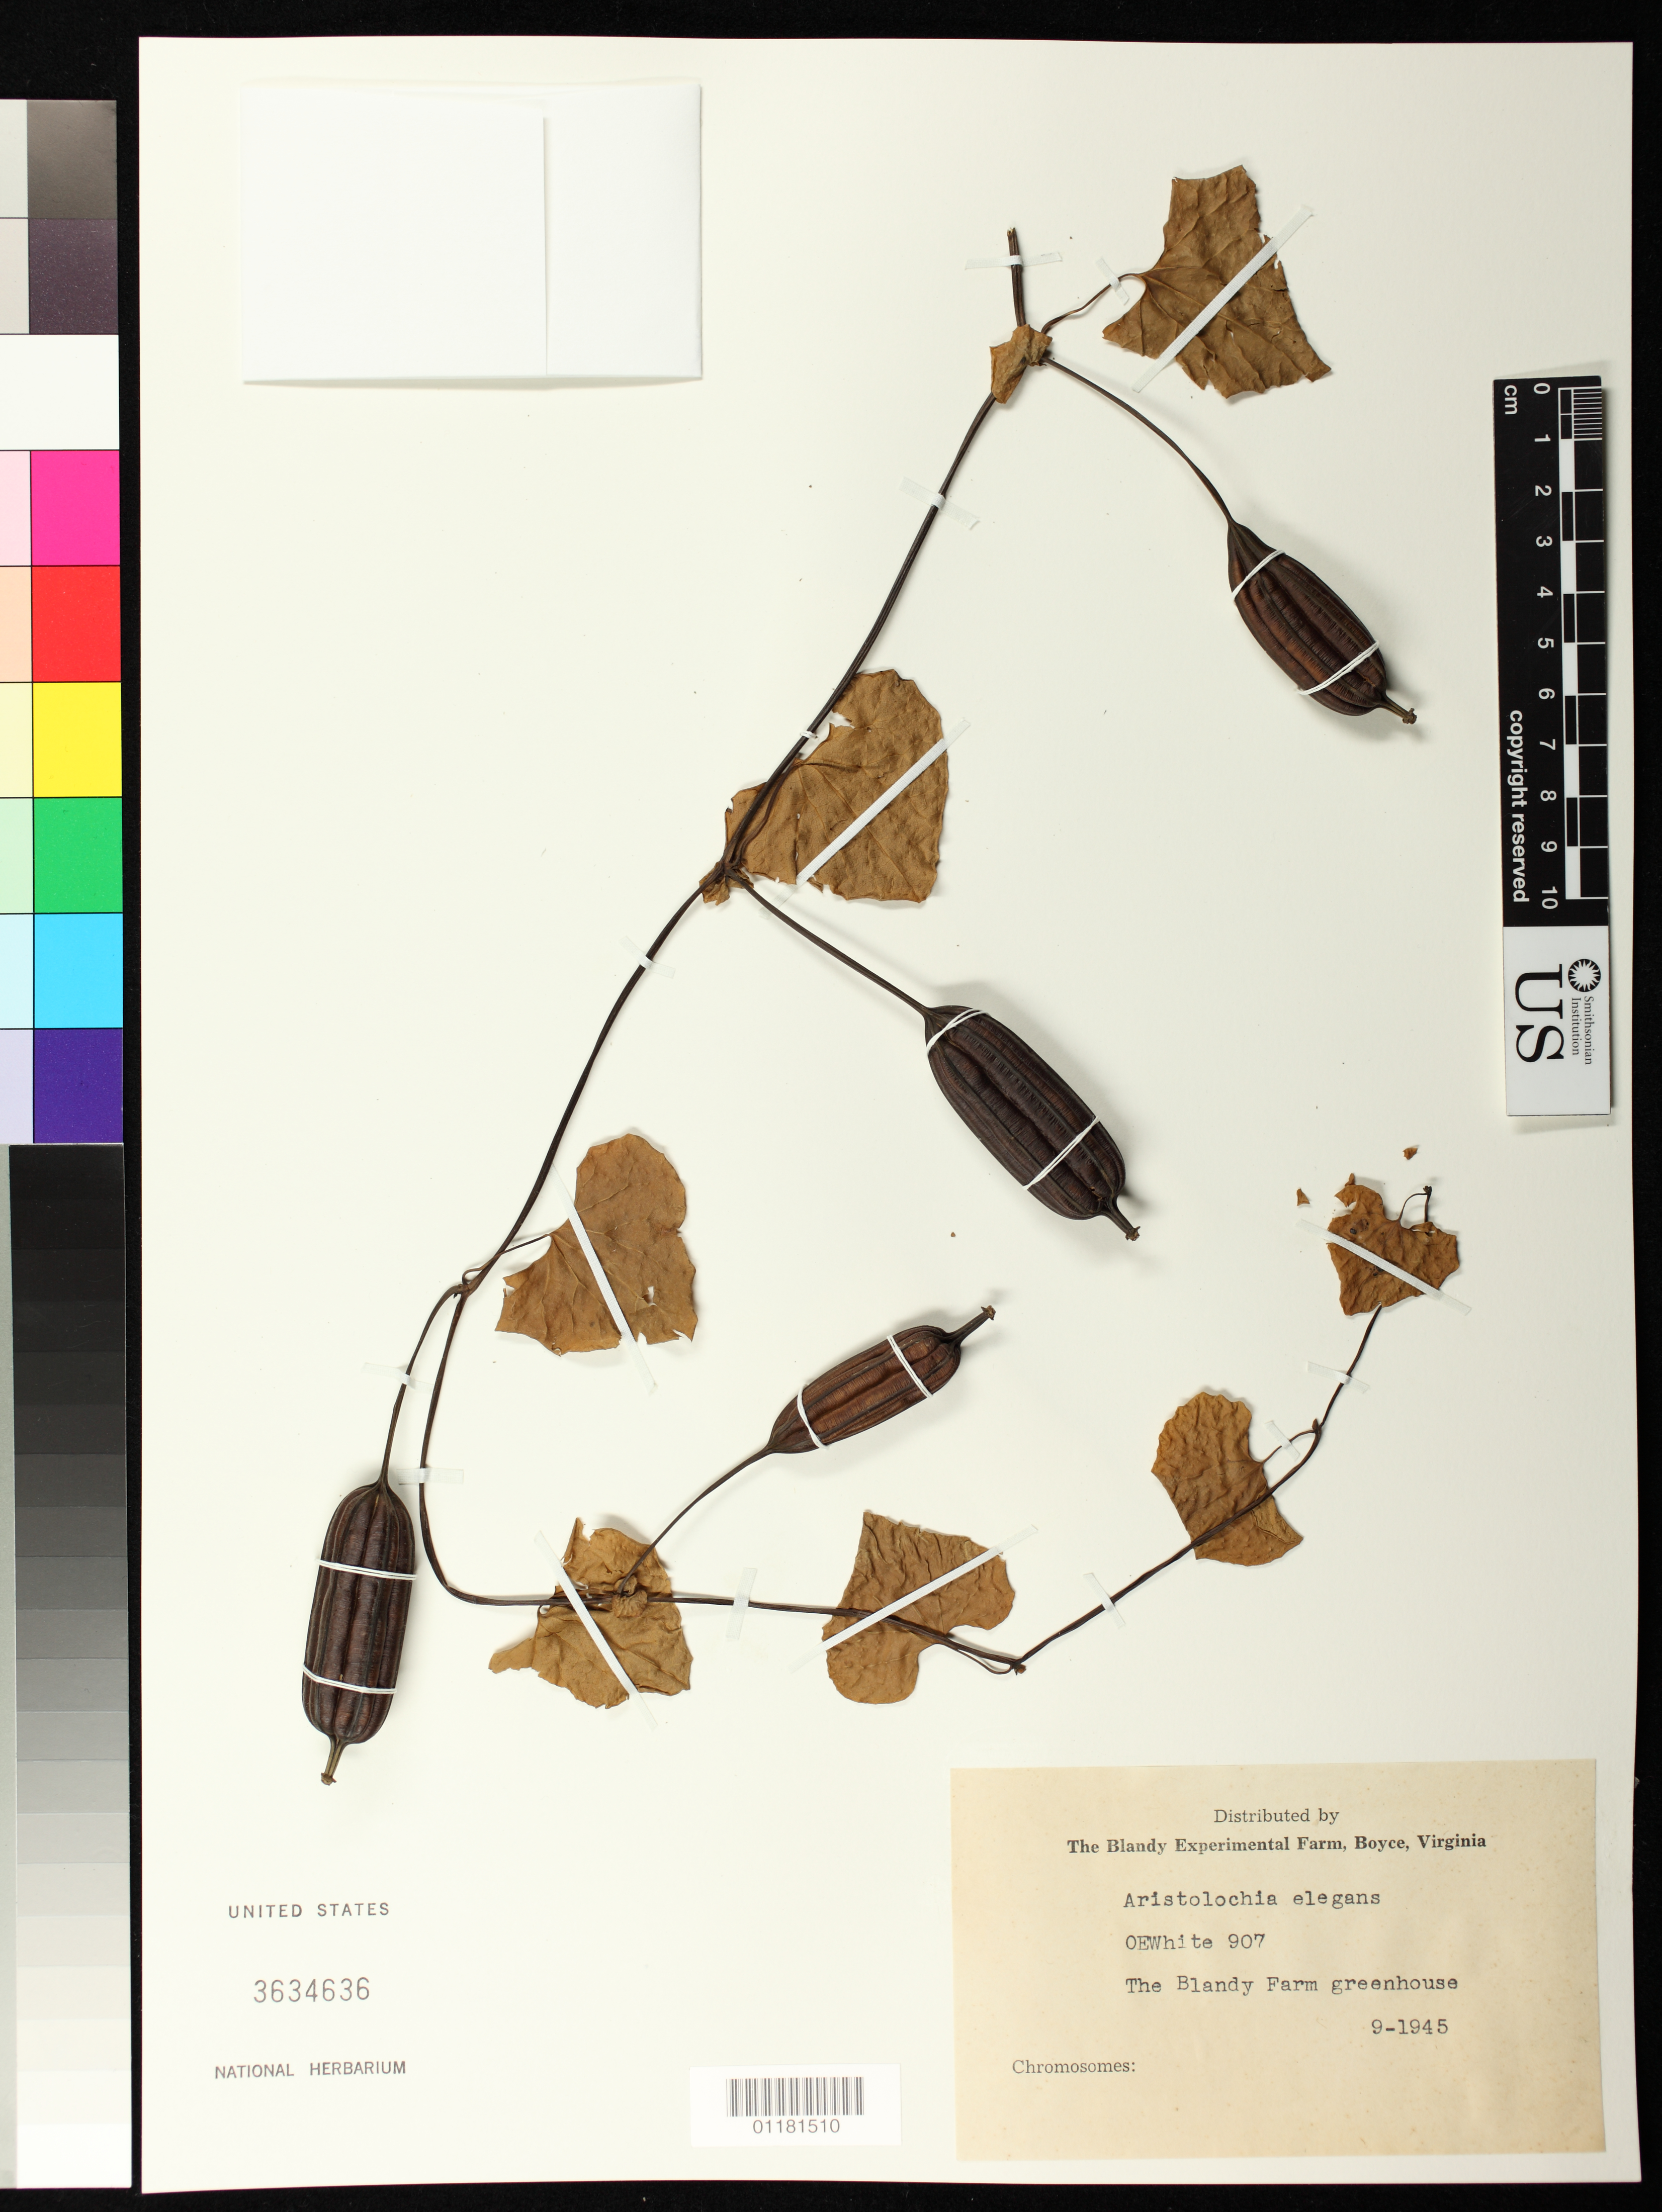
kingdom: Plantae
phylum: Tracheophyta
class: Magnoliopsida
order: Piperales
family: Aristolochiaceae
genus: Aristolochia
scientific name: Aristolochia sp.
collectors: O. E. White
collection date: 1945-09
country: United States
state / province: Virginia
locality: The Blandy Farm greenhouse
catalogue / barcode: US 3634636